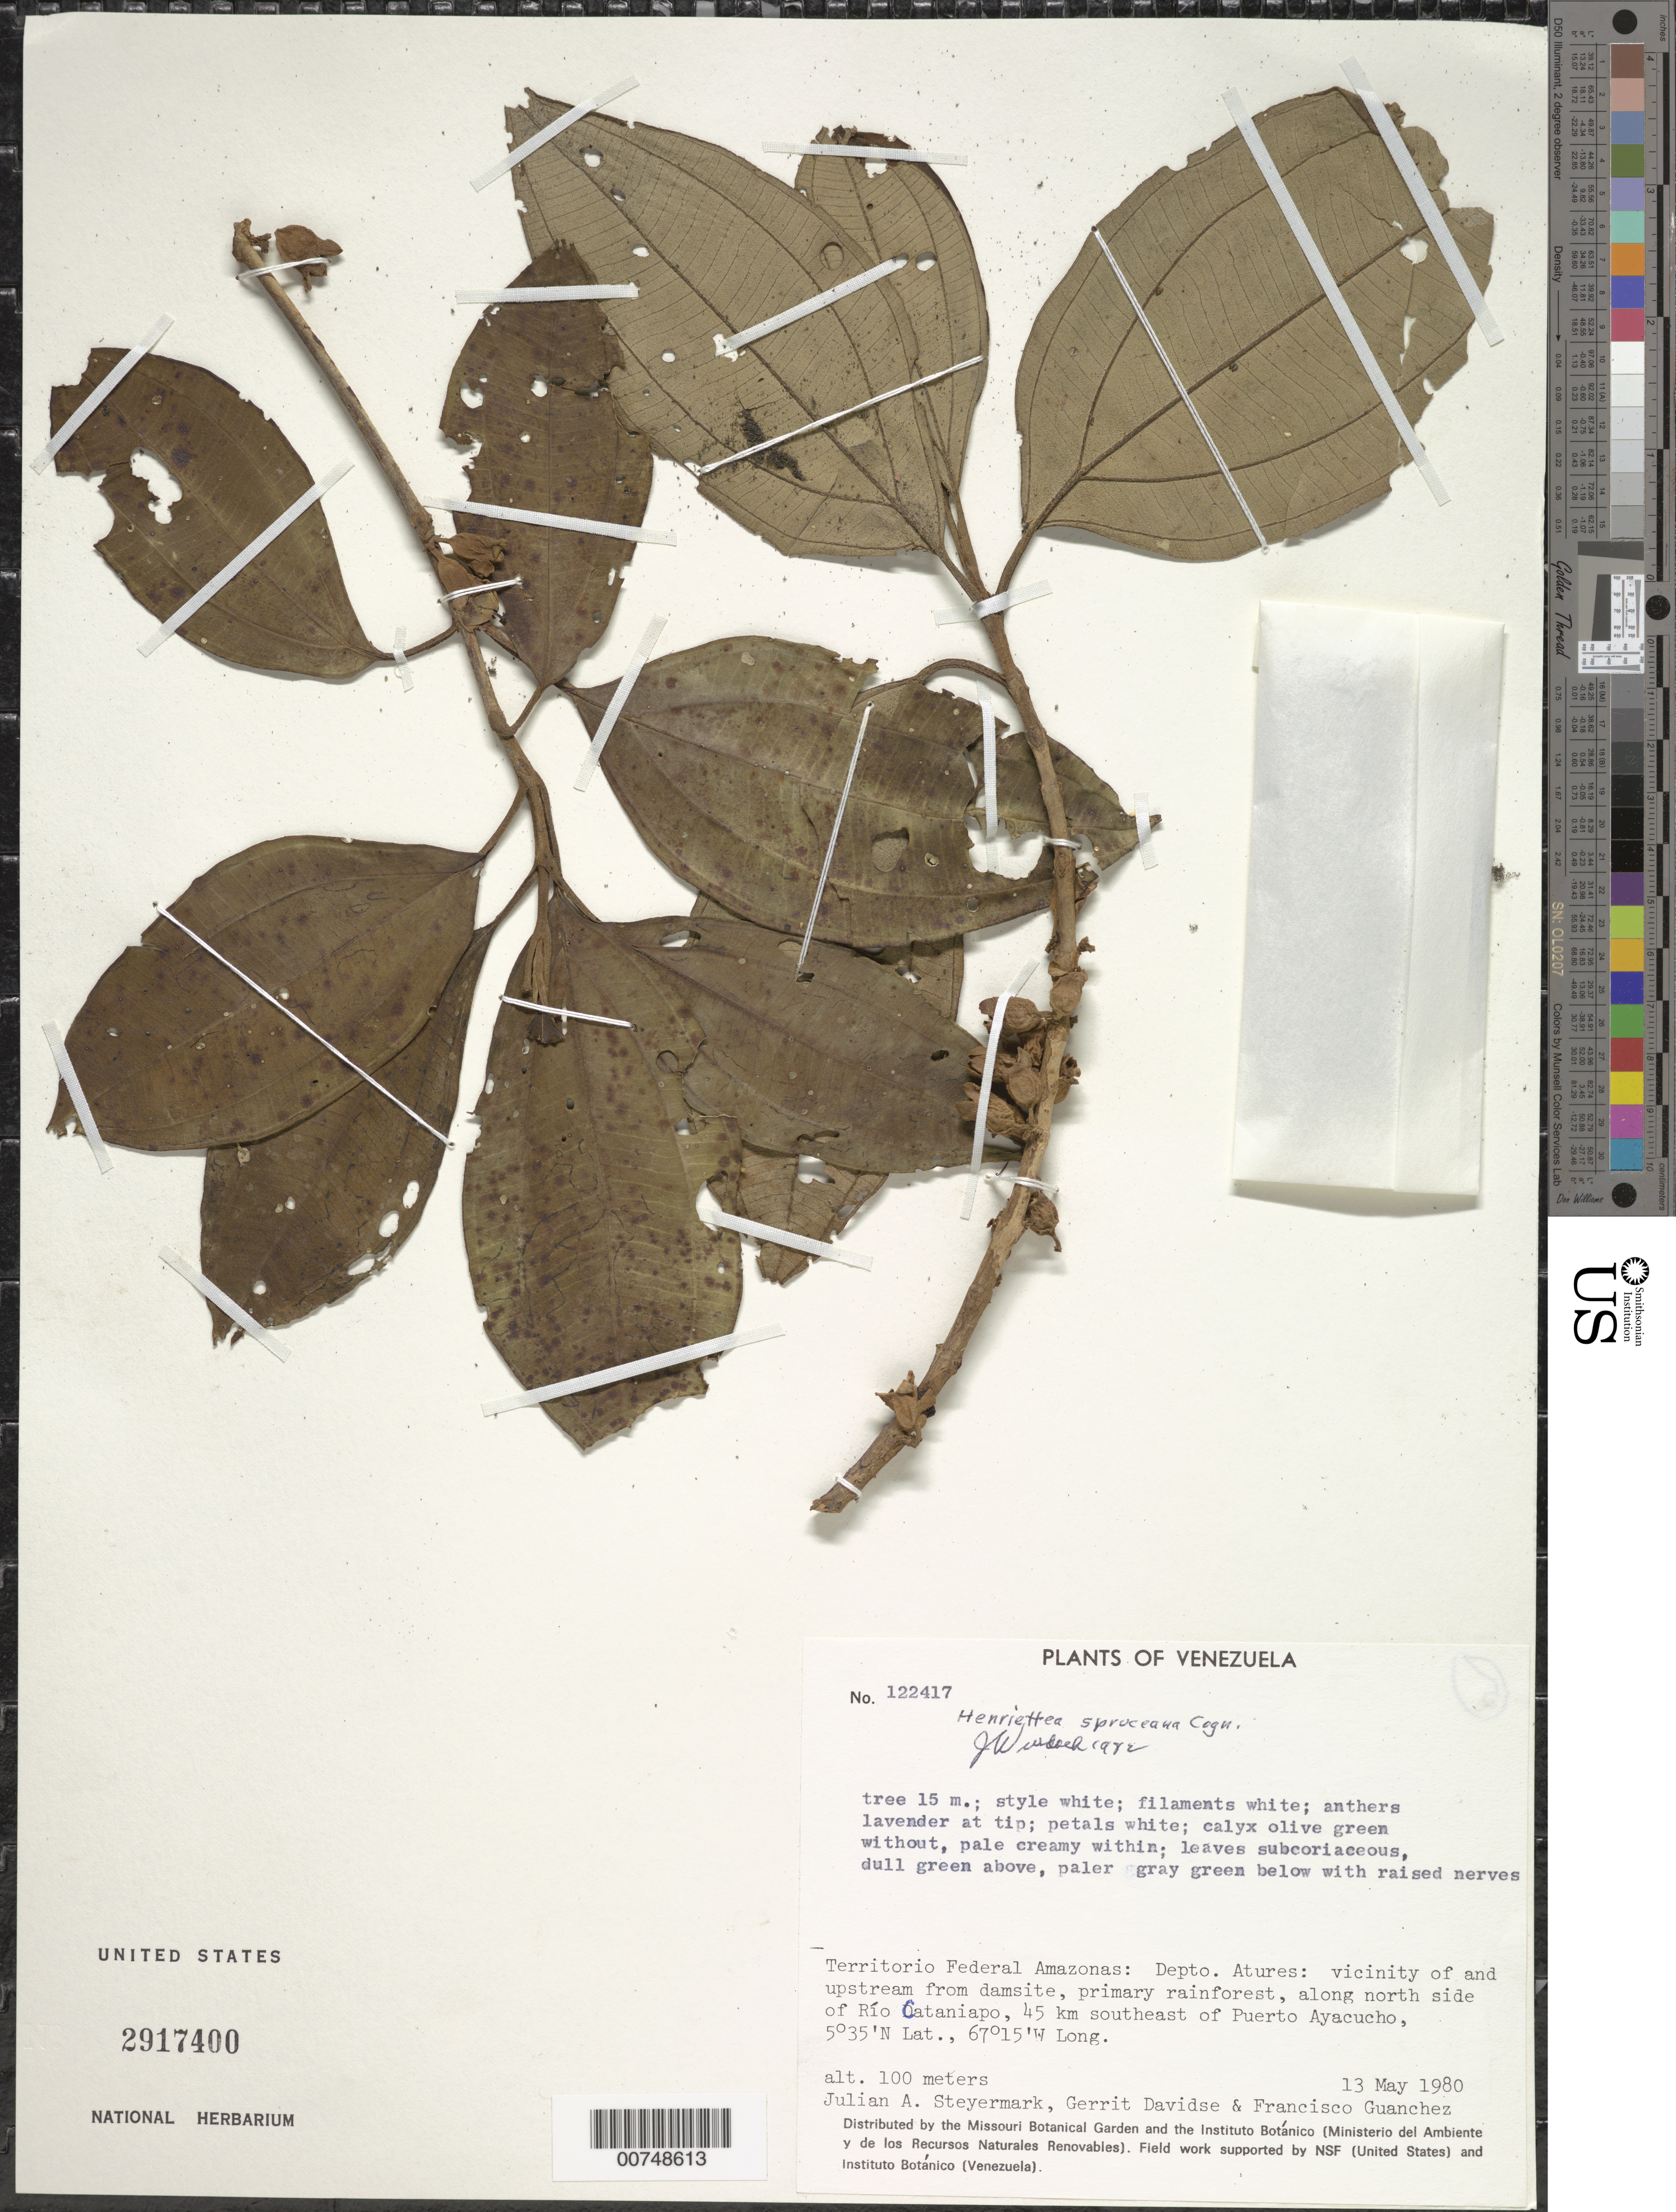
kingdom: Plantae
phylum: Tracheophyta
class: Magnoliopsida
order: Myrtales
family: Melastomataceae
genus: Henriettea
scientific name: Henriettea spruceana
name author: Cogn.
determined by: Wurdack, John J., (US), US (UNITED STATES)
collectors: J. Steyermark, G. Davidse & F. Guánchez M.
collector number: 122417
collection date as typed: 13-May-80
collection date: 1980-05-13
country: Venezuela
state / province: Amazonas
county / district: Atures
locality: Río Cataniapo, along north side, vic. of an upstream from damsite, 45 km SE of Puerto Ayacucho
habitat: Primary rainforest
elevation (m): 100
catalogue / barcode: US 2917400